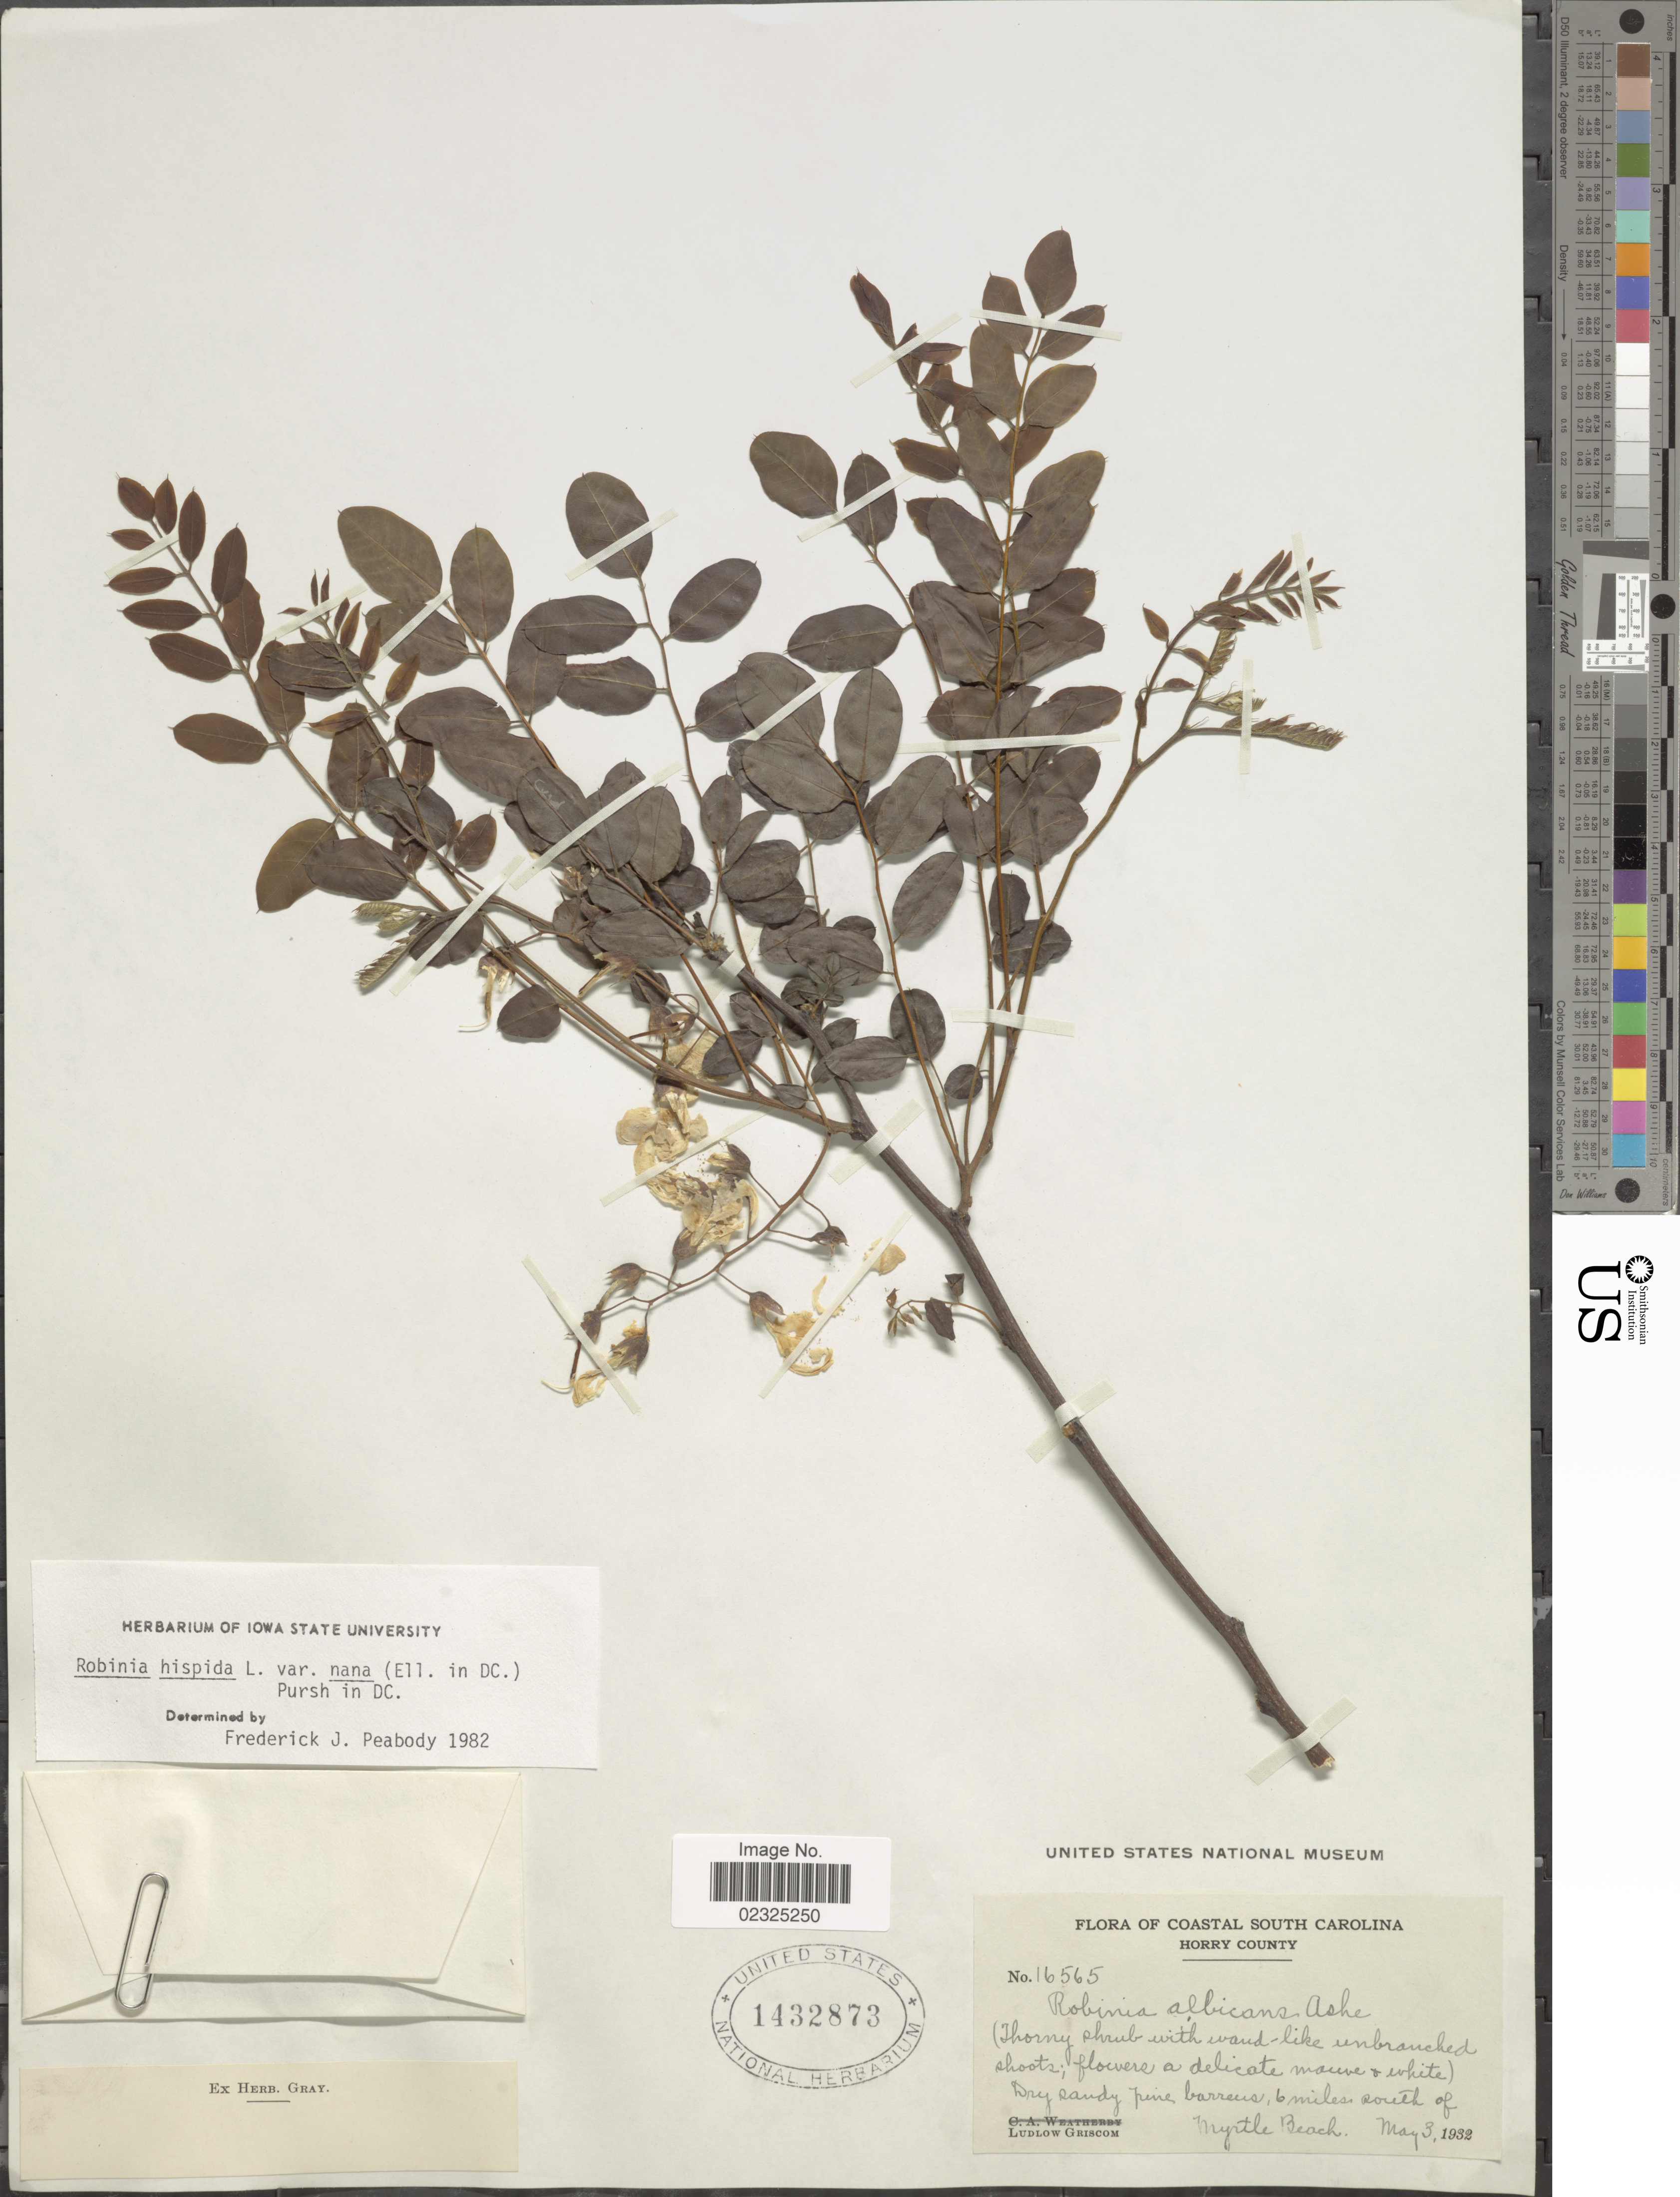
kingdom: Plantae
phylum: Tracheophyta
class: Magnoliopsida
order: Fabales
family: Fabaceae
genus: Robinia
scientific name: Robinia hispida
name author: L.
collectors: L. Griscom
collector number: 16565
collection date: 1932-05-03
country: United States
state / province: South Carolina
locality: Coastal South Carolina, Horry County, dry sandy pine barrens, 6 miles south of Myrtle Beach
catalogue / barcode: US 1432873